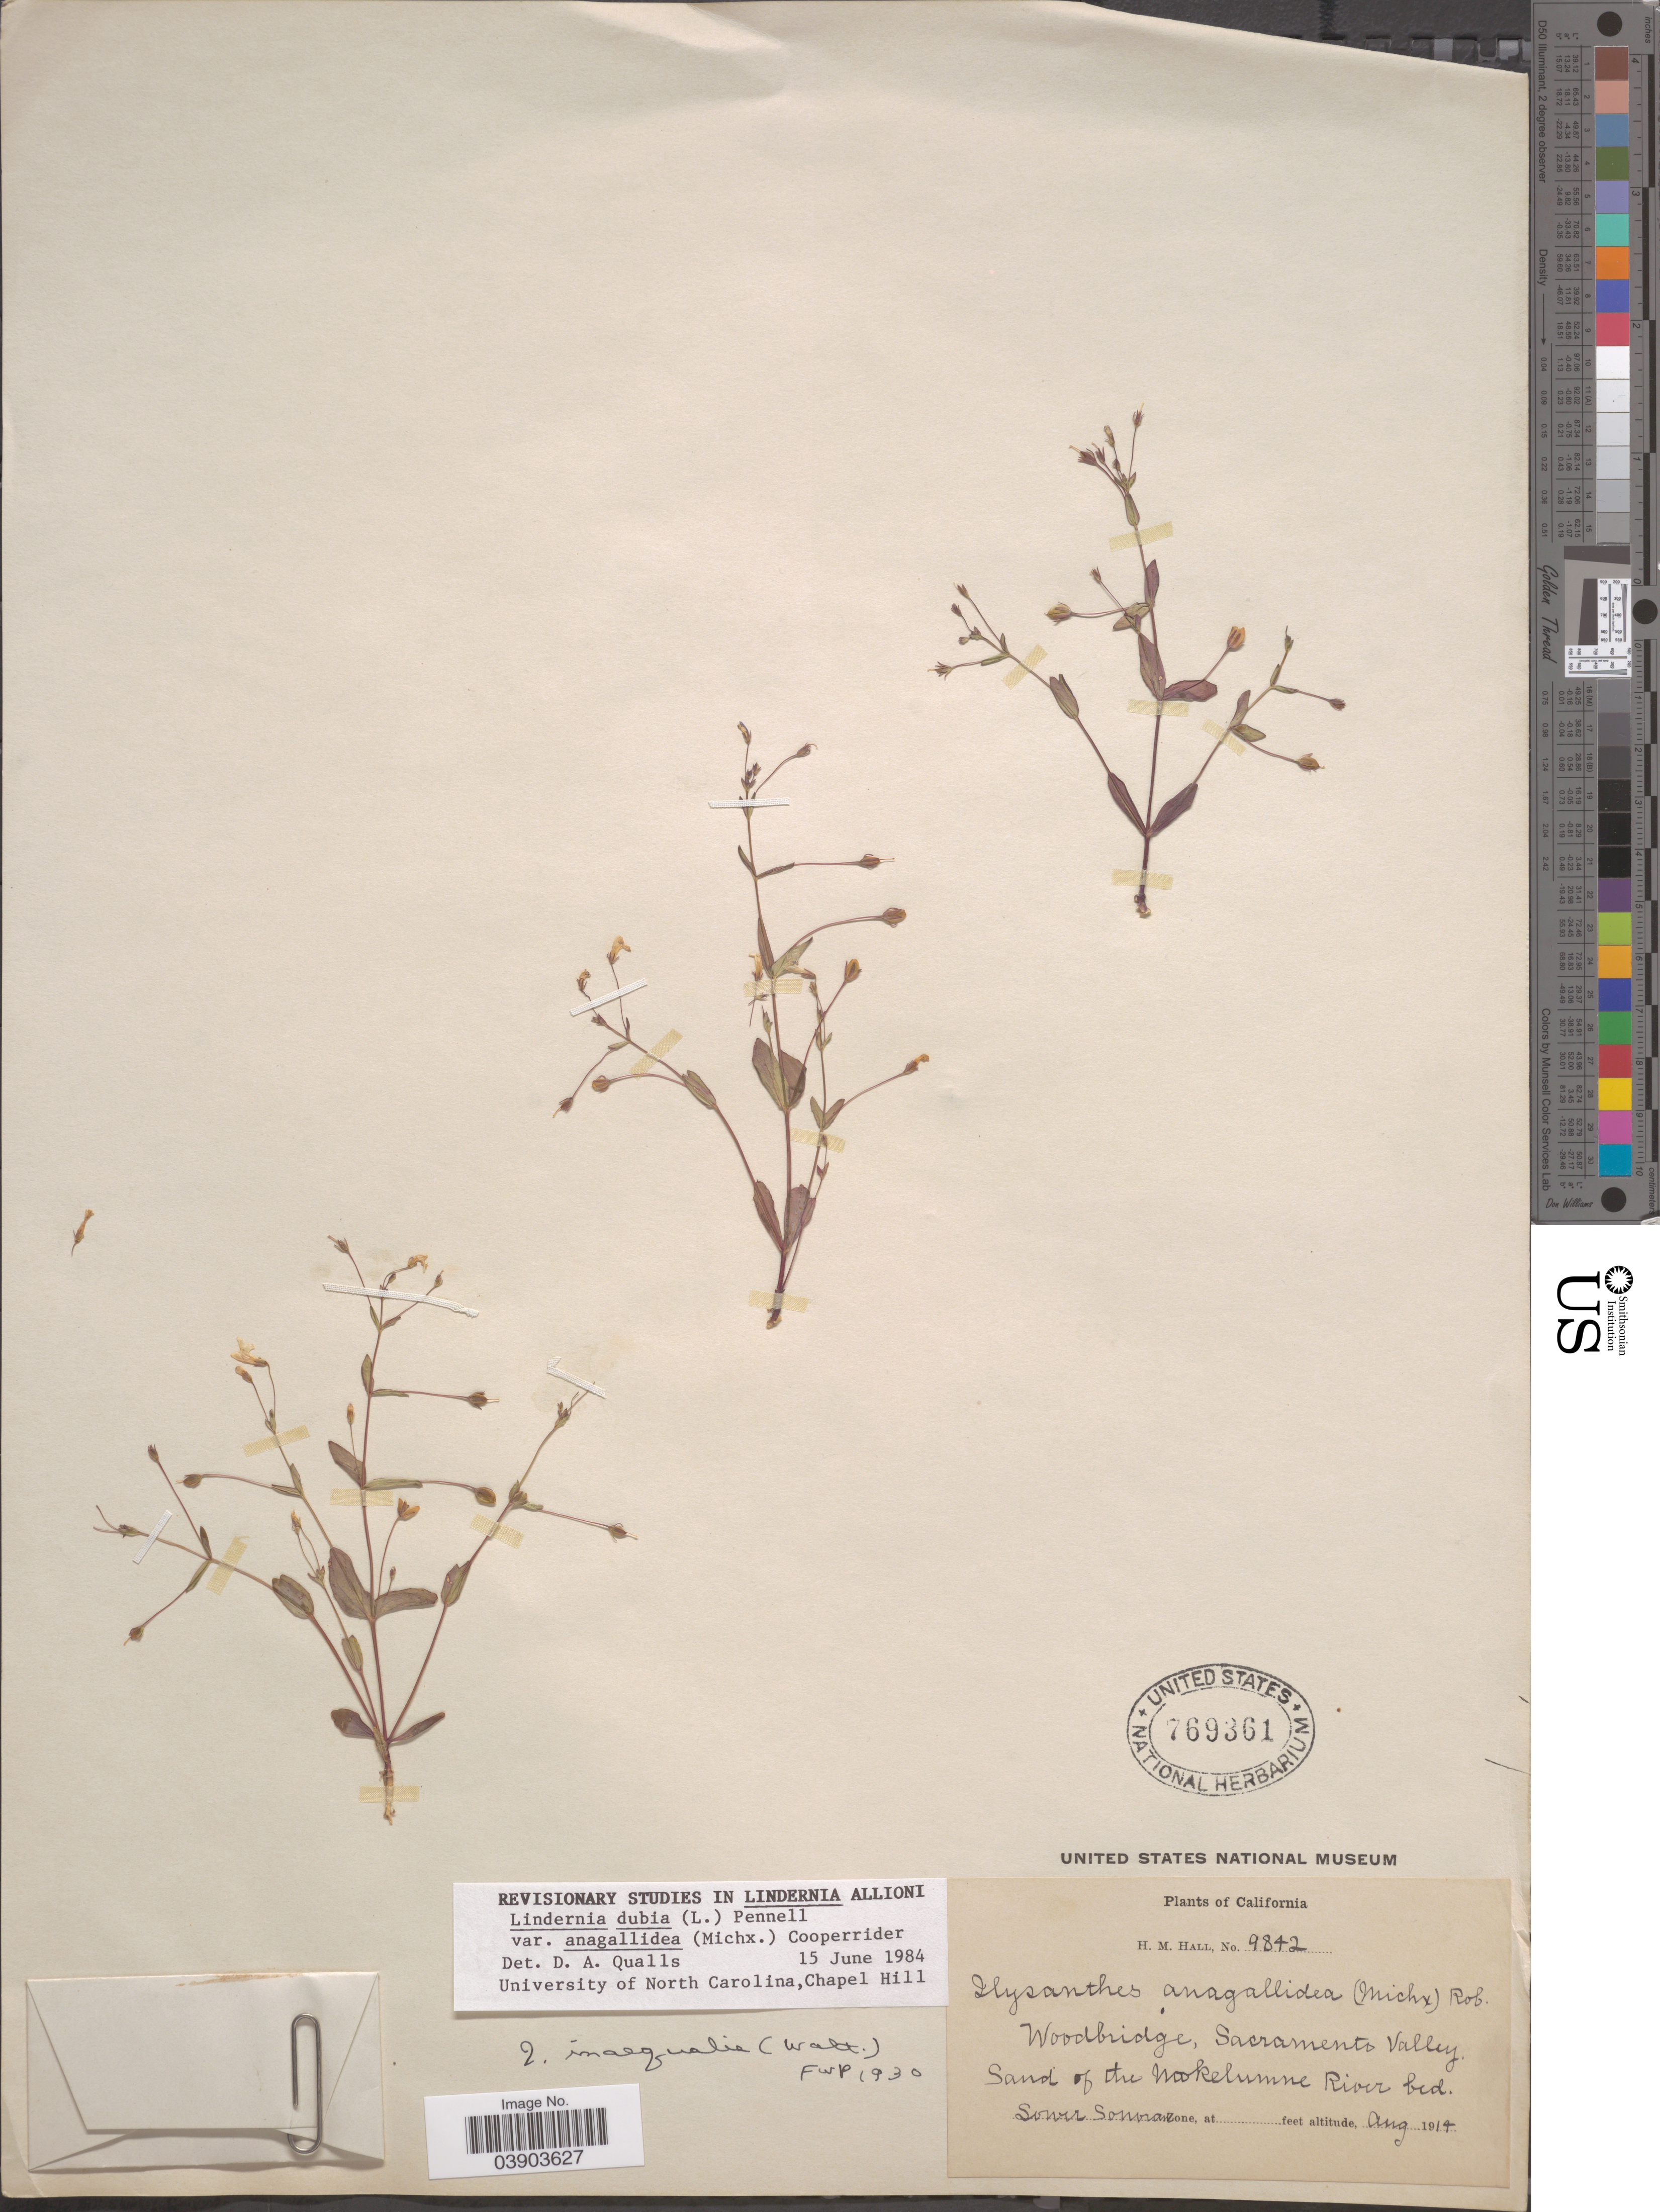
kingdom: Plantae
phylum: Tracheophyta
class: Magnoliopsida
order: Lamiales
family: Linderniaceae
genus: Lindernia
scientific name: Lindernia dubia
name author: (L.) Pennell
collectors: H. M. Hall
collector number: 9842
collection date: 1914-08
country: United States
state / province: California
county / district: Sacramento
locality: Woodbridge, Sacramento Valley. Sand of Mokelumne River bed. Lower Sonoran.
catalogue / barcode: US 769361